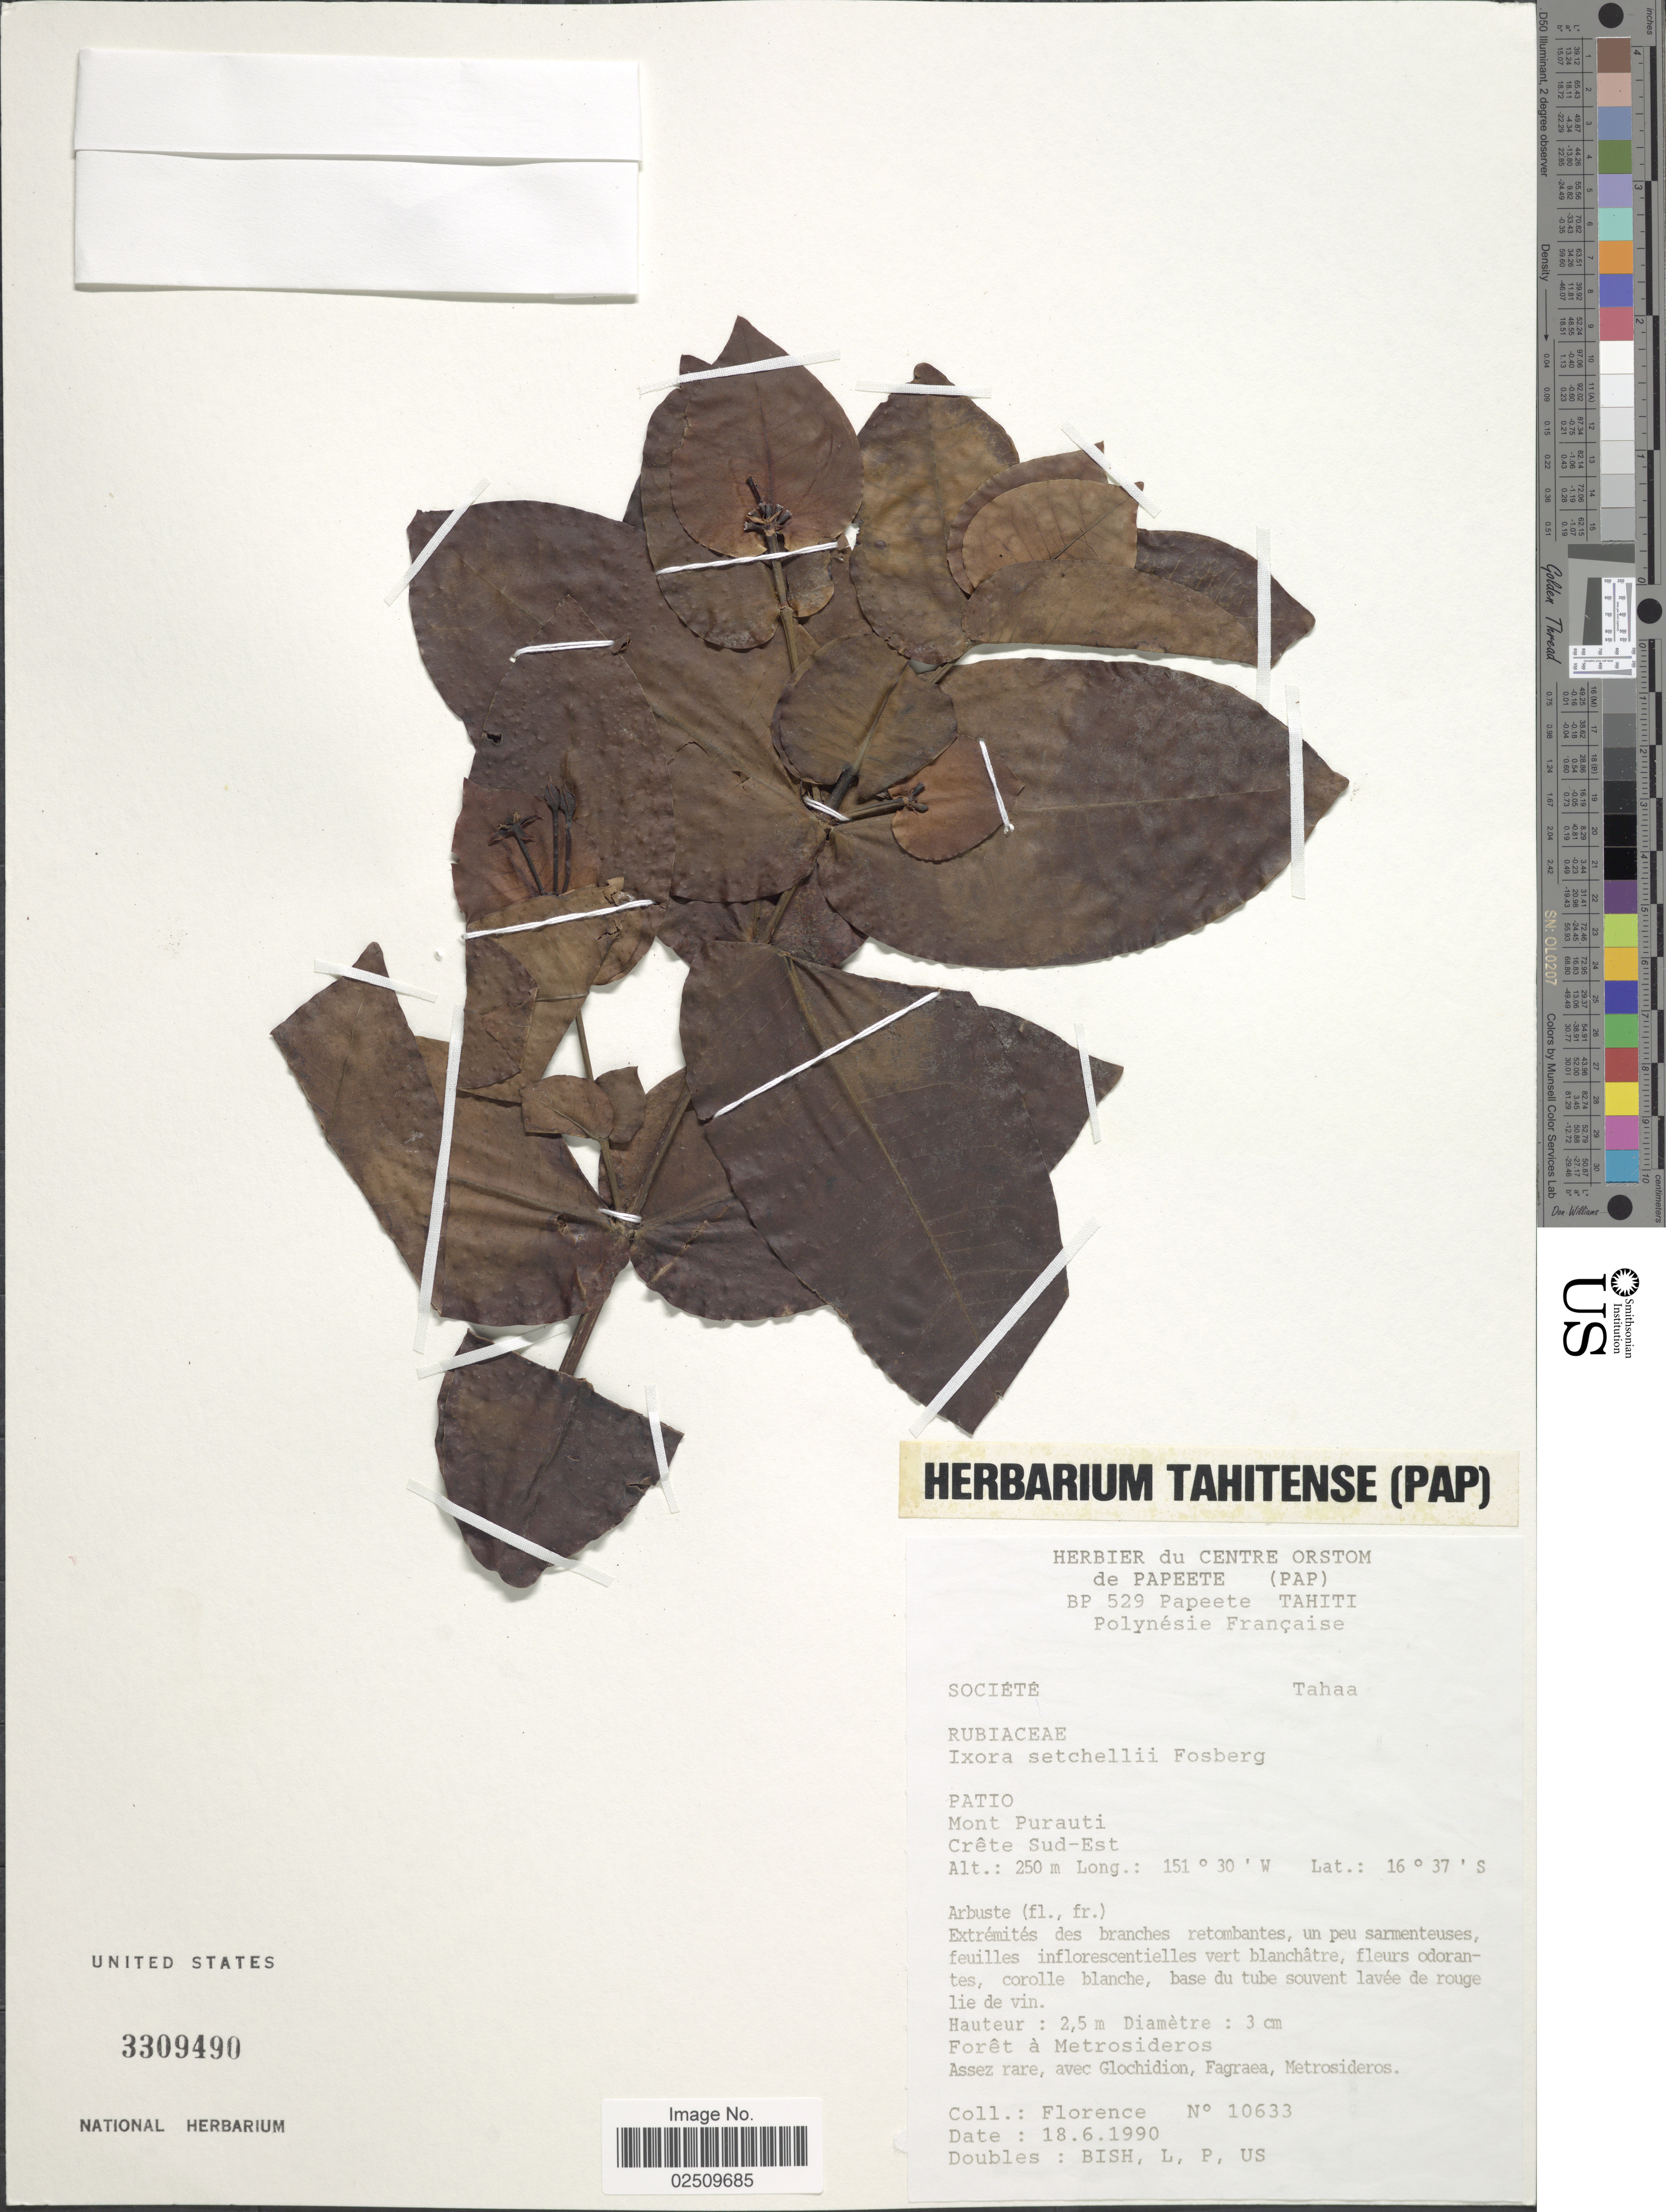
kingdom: Plantae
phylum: Tracheophyta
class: Magnoliopsida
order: Gentianales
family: Rubiaceae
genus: Ixora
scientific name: Ixora setchellii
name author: Fosberg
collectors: -. Florence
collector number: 10633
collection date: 1990-06-18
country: French Polynesia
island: Tahaa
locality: Société, Tahaa, Patio, Mont Purauti, Crête Sud-Est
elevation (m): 250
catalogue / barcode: US 3309490